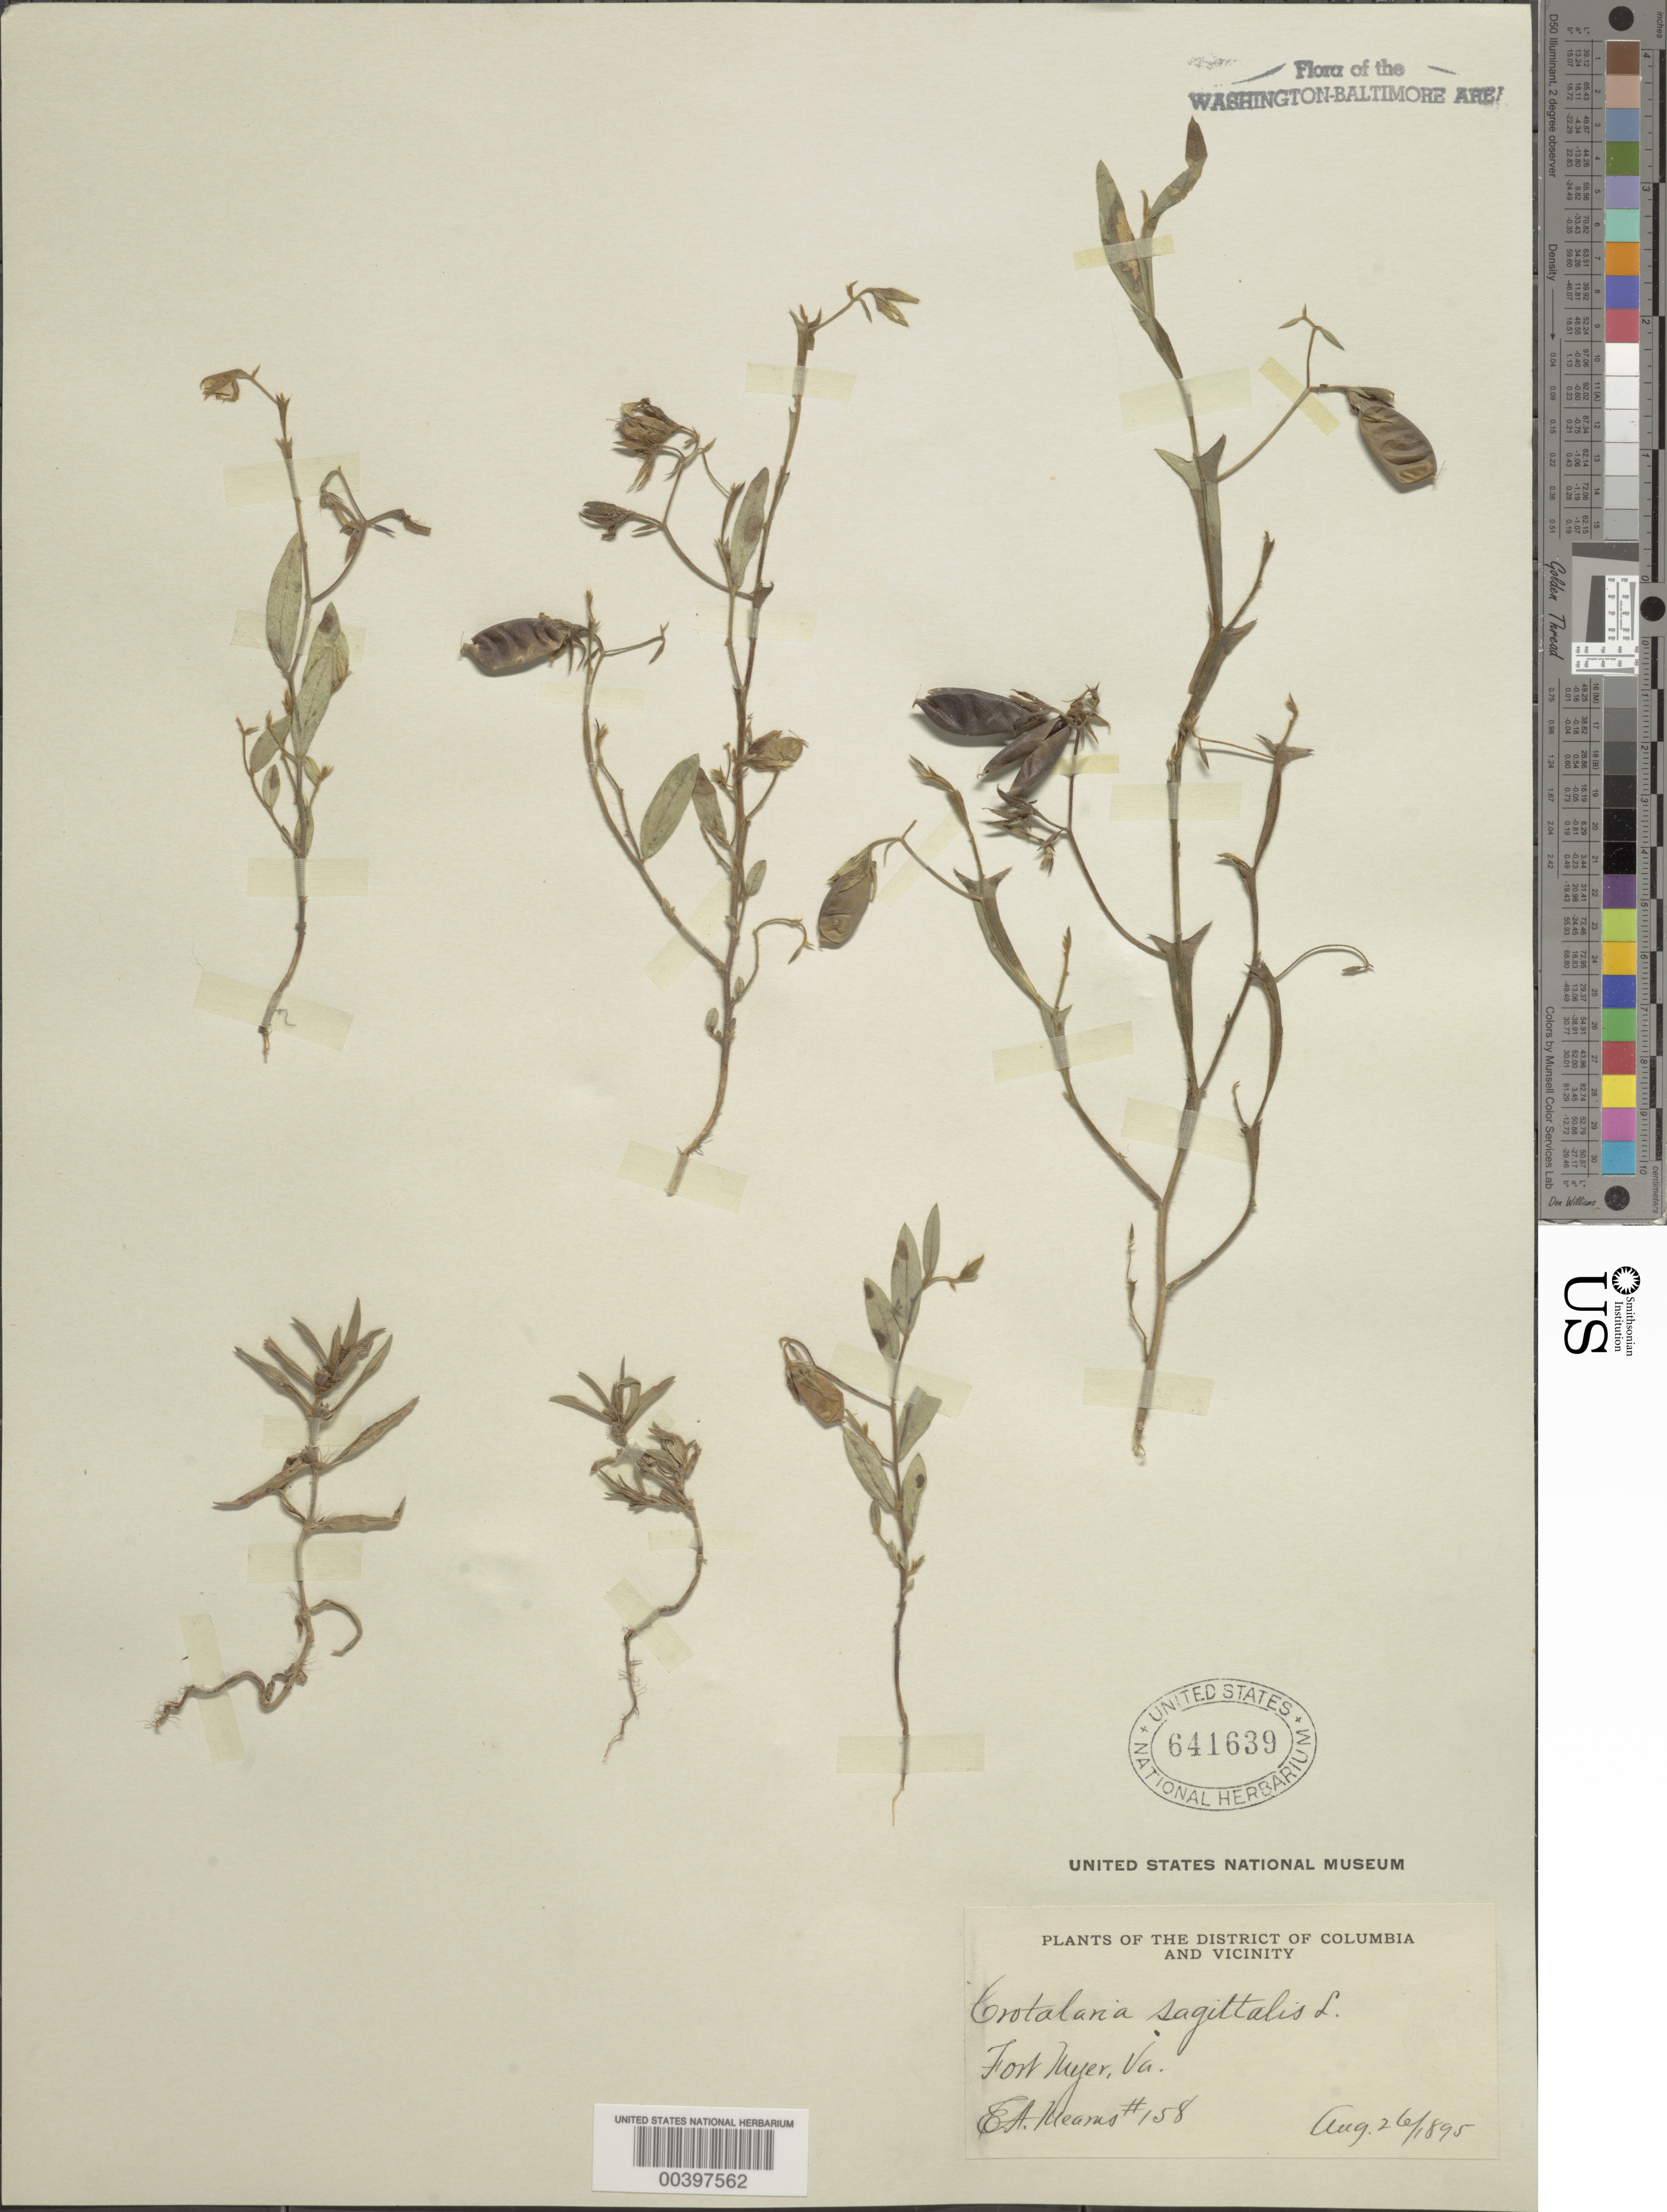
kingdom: Plantae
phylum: Tracheophyta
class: Magnoliopsida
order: Fabales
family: Fabaceae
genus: Crotalaria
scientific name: Crotalaria sagittalis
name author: L.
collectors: E. A. Mearns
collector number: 158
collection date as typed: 26 Aug 1895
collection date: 1895-08-26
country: United States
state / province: Virginia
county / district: Arlington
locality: Fort Myers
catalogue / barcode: US 641639